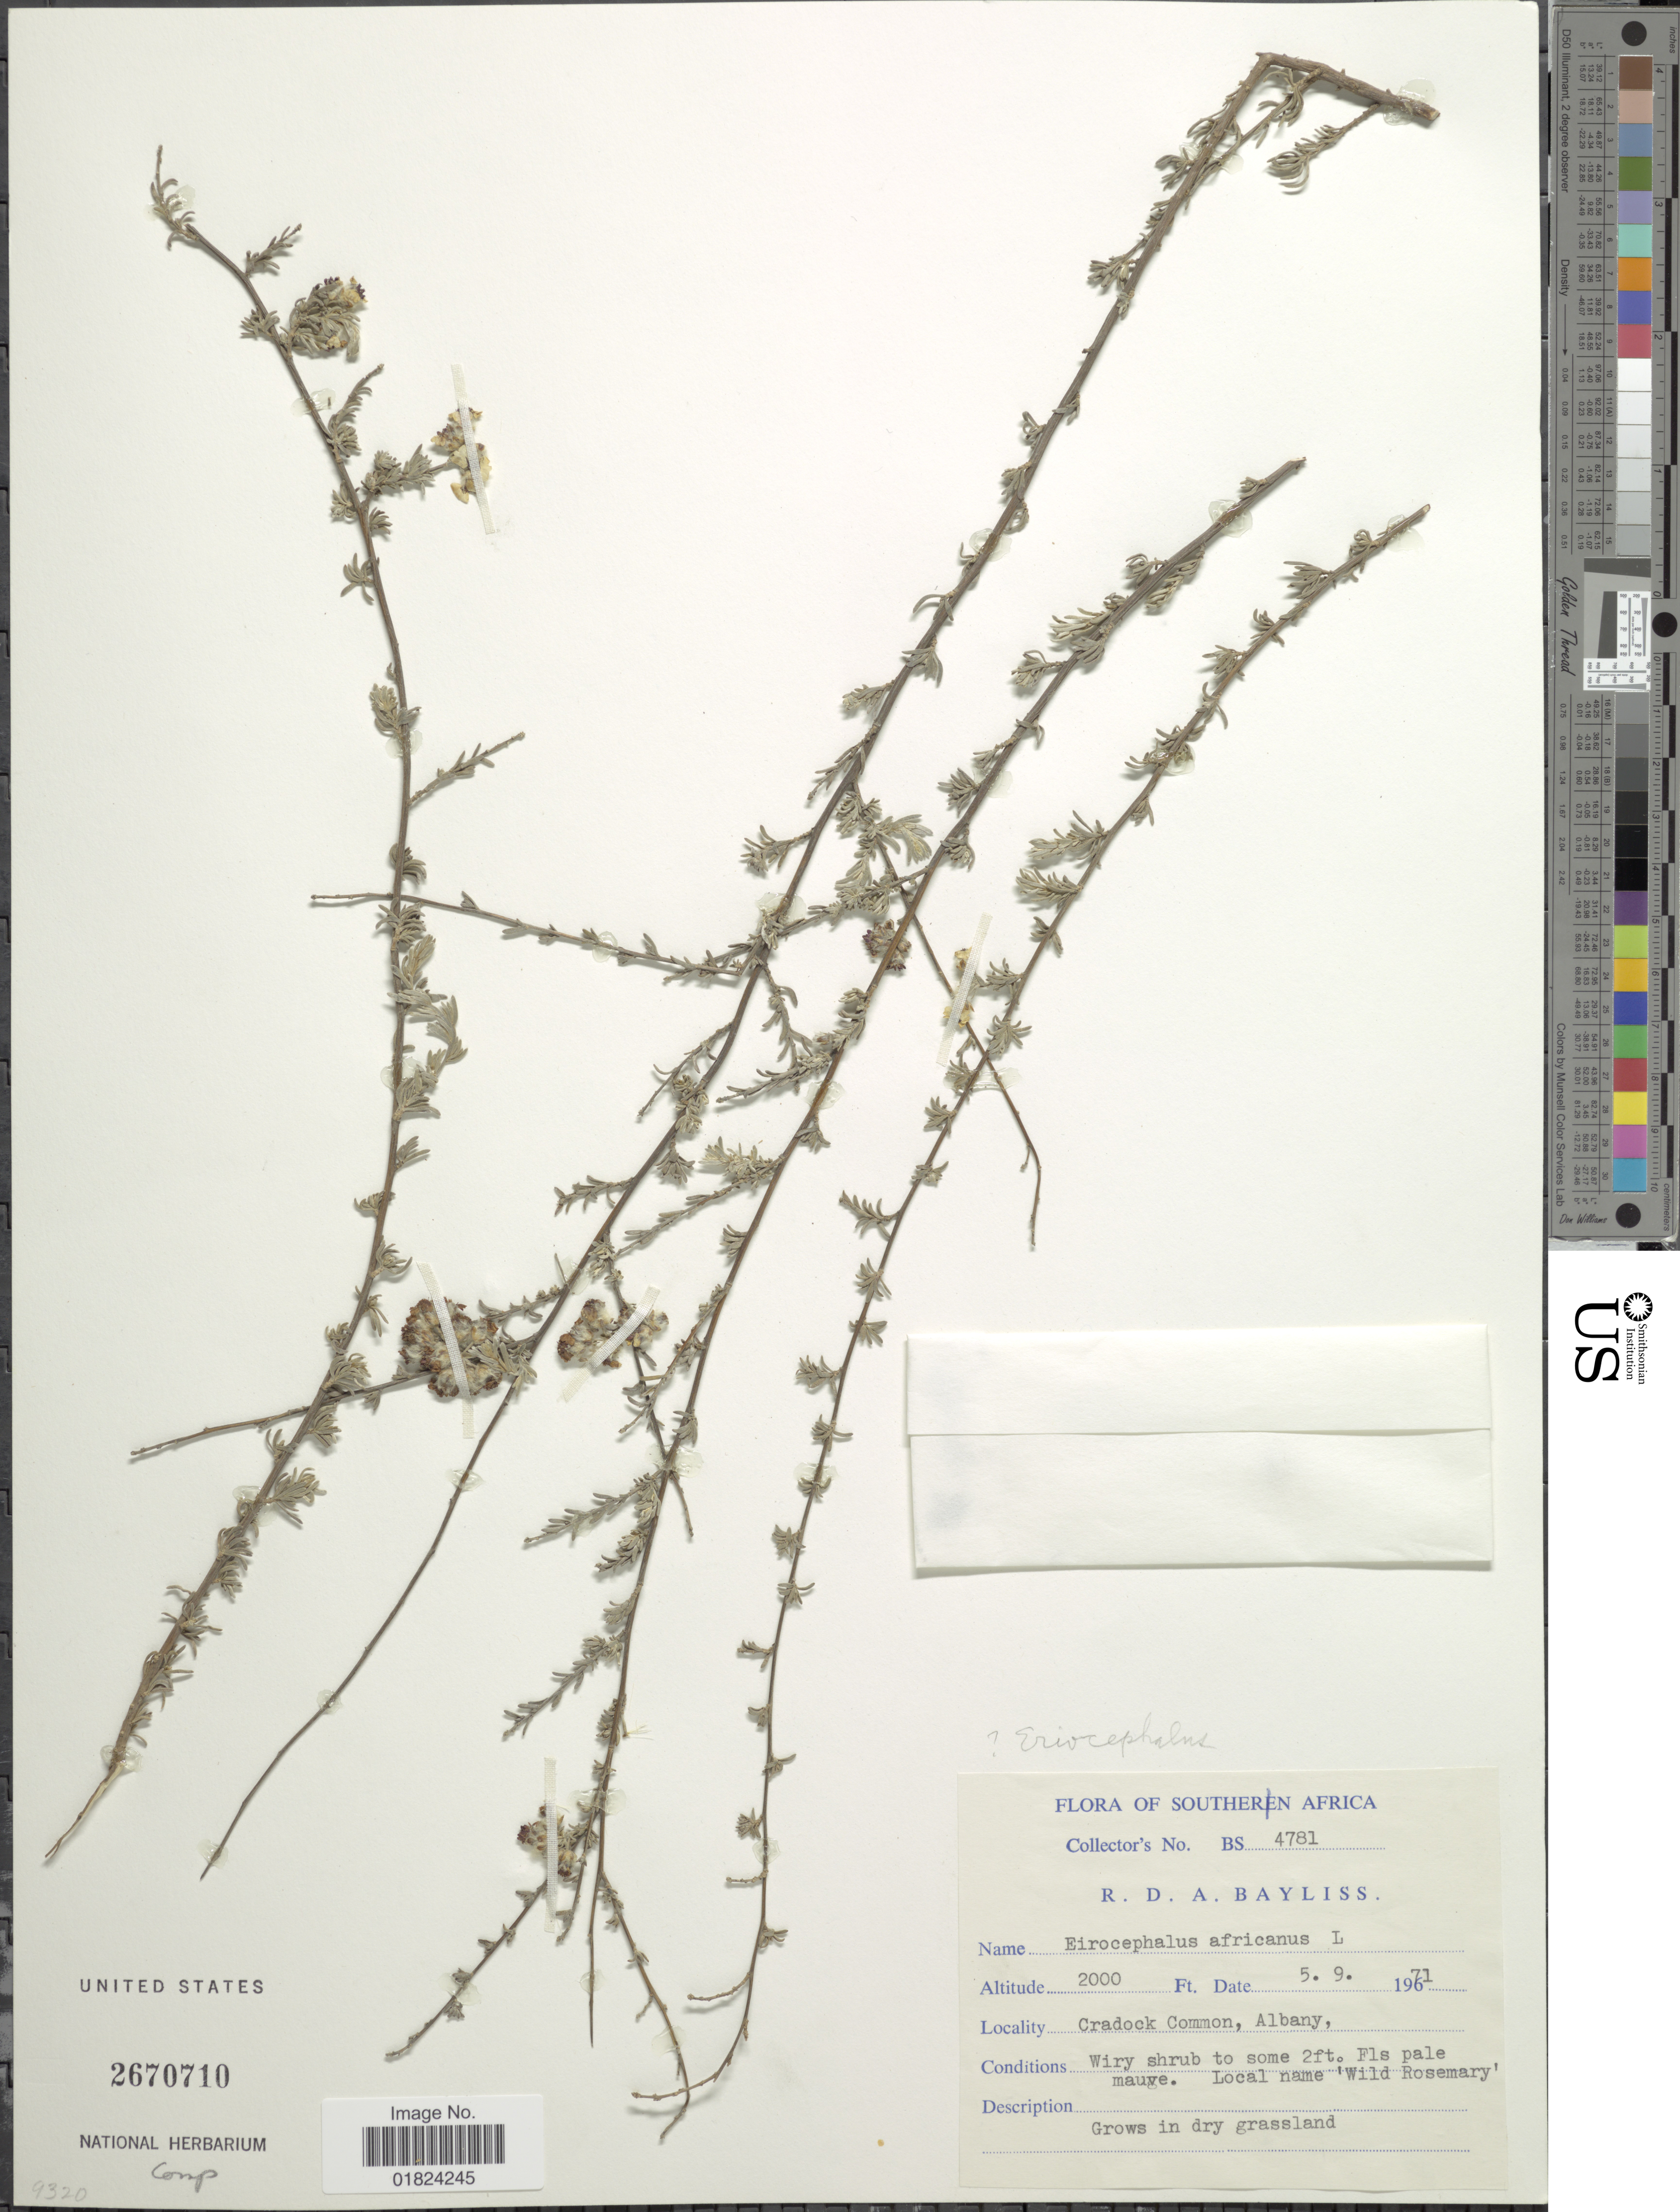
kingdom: Plantae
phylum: Tracheophyta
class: Magnoliopsida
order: Asterales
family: Asteraceae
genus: Eriocephalus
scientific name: Eriocephalus africanus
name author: L.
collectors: R. Bayliss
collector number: BS 4781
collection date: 1971-09-05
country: South Africa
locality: Cradock Common, Albany.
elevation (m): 610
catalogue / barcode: US 2670710